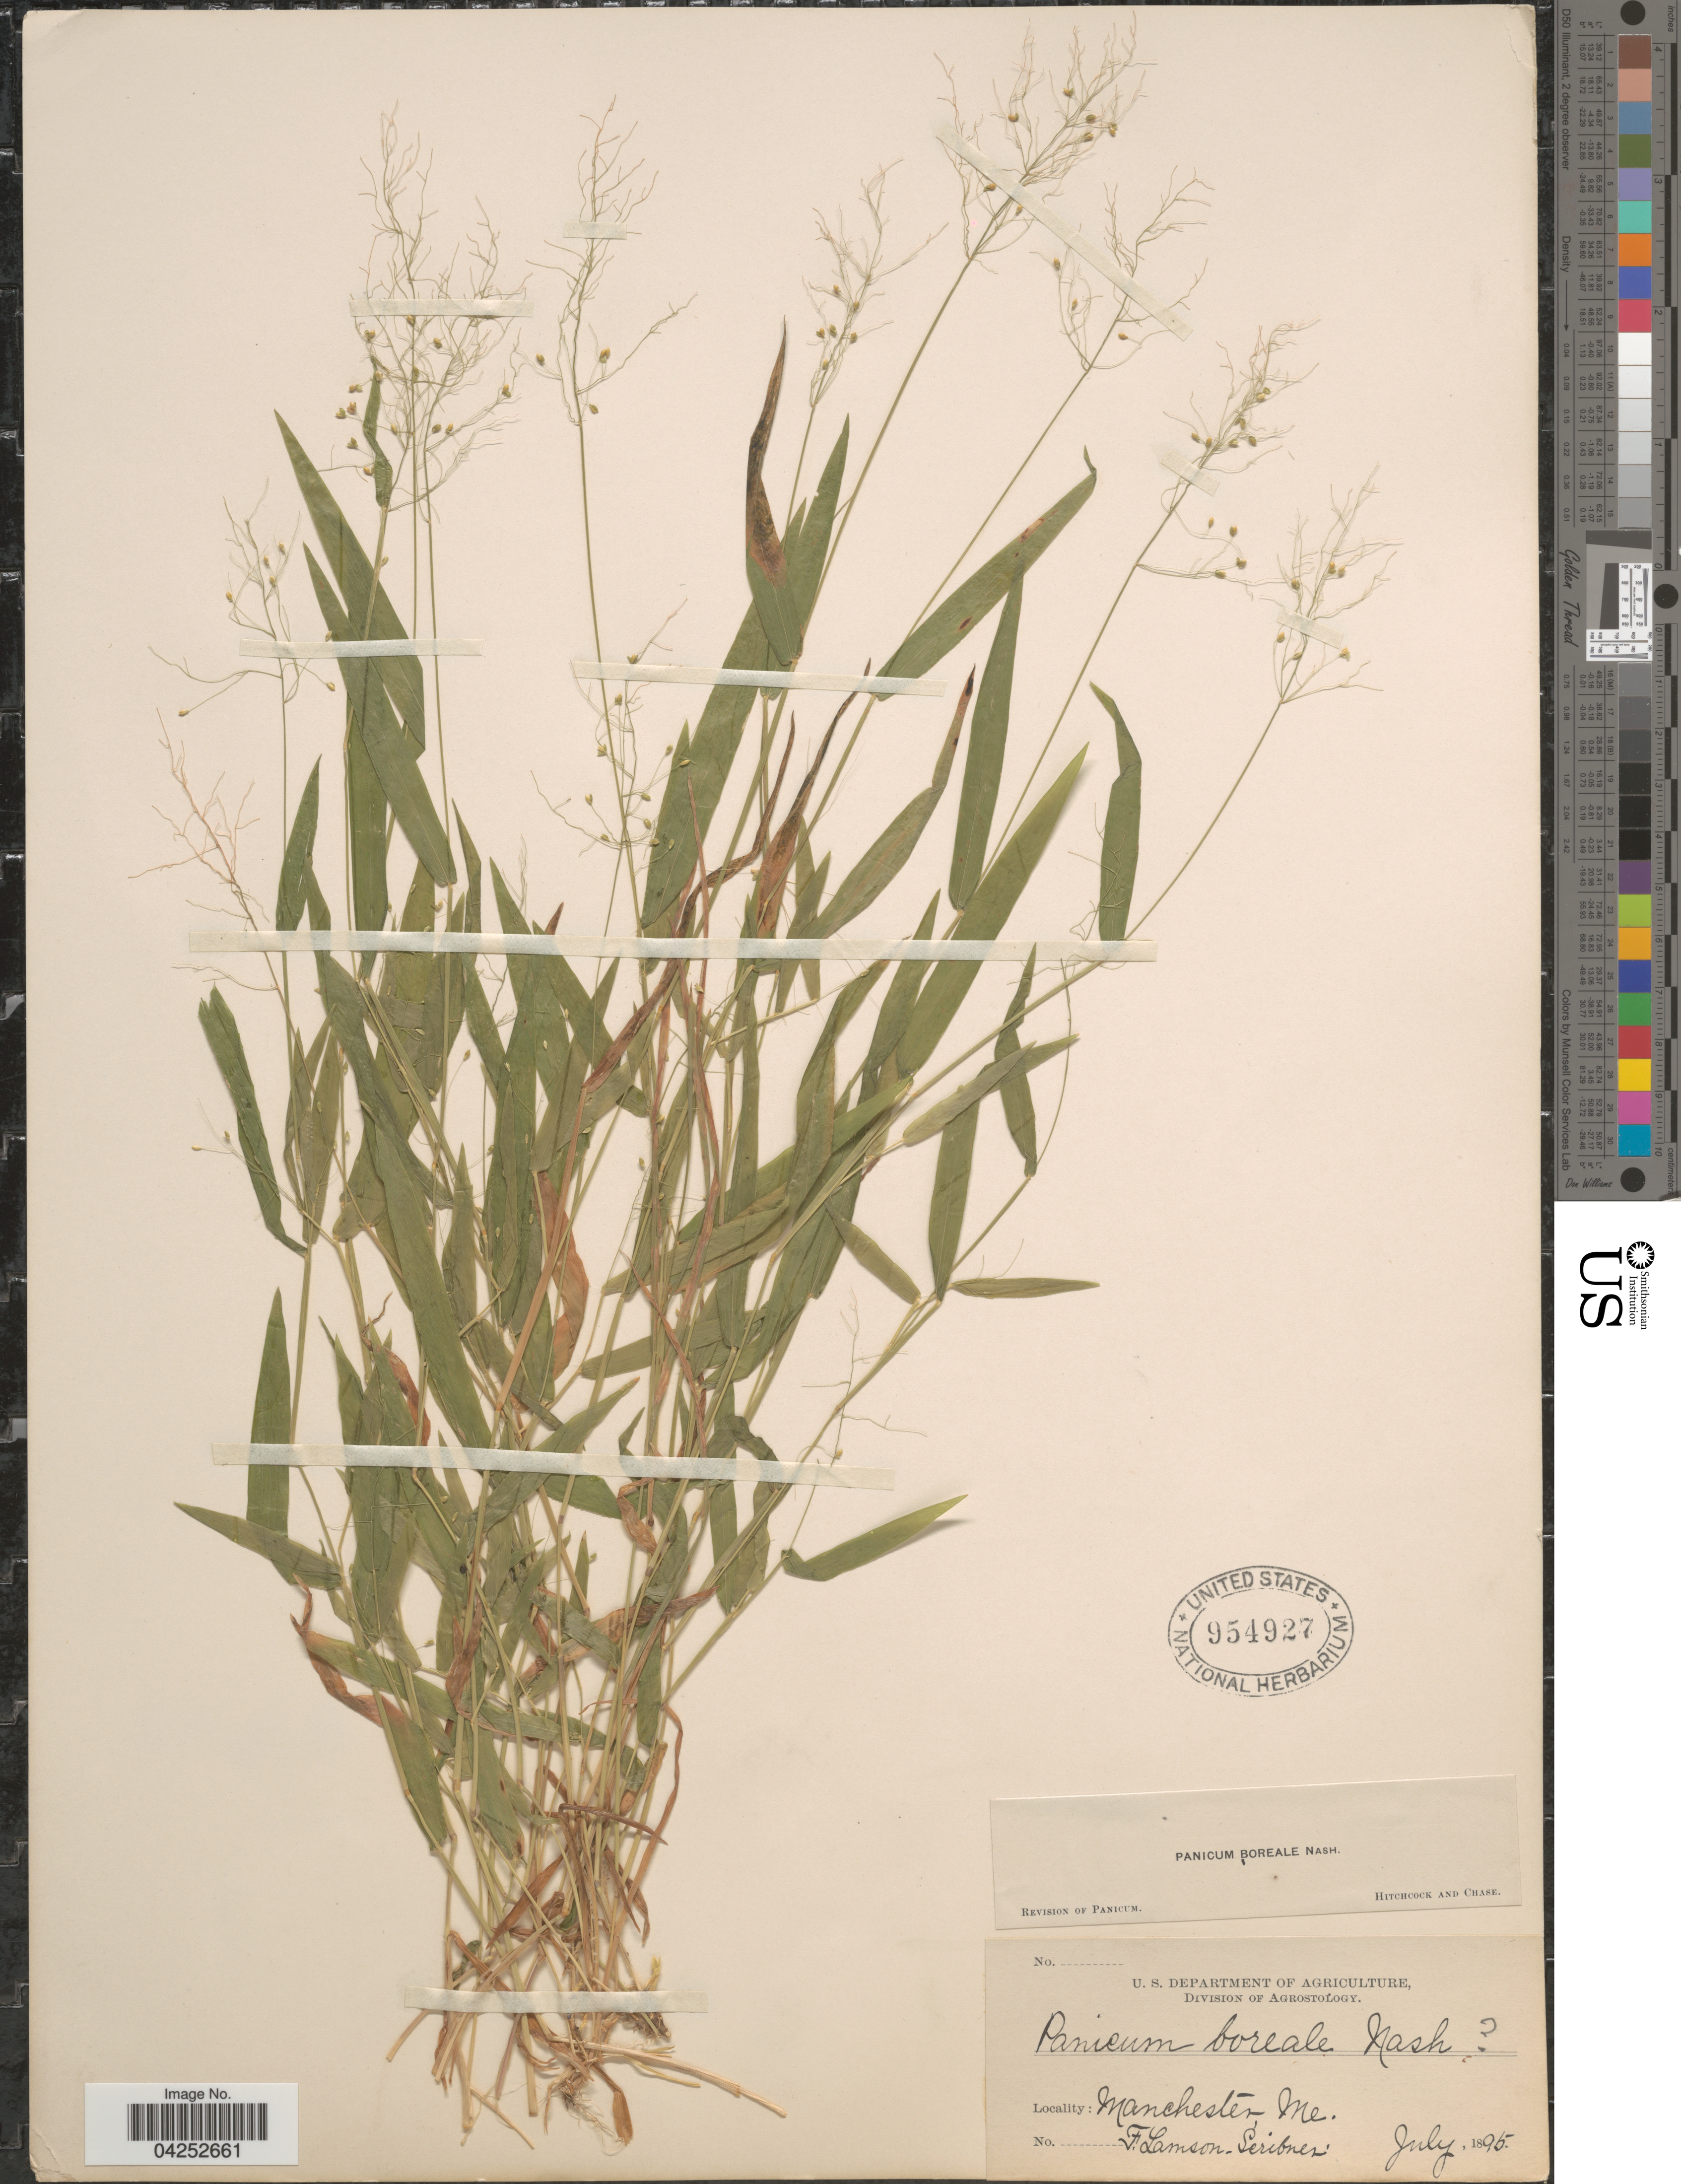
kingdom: Plantae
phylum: Tracheophyta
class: Liliopsida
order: Poales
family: Poaceae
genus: Dichanthelium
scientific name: Dichanthelium boreale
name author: (Nash) Freckmann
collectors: F. Lamson-Scribner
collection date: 1895-07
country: United States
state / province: Maine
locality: Manchester.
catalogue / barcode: US 954927